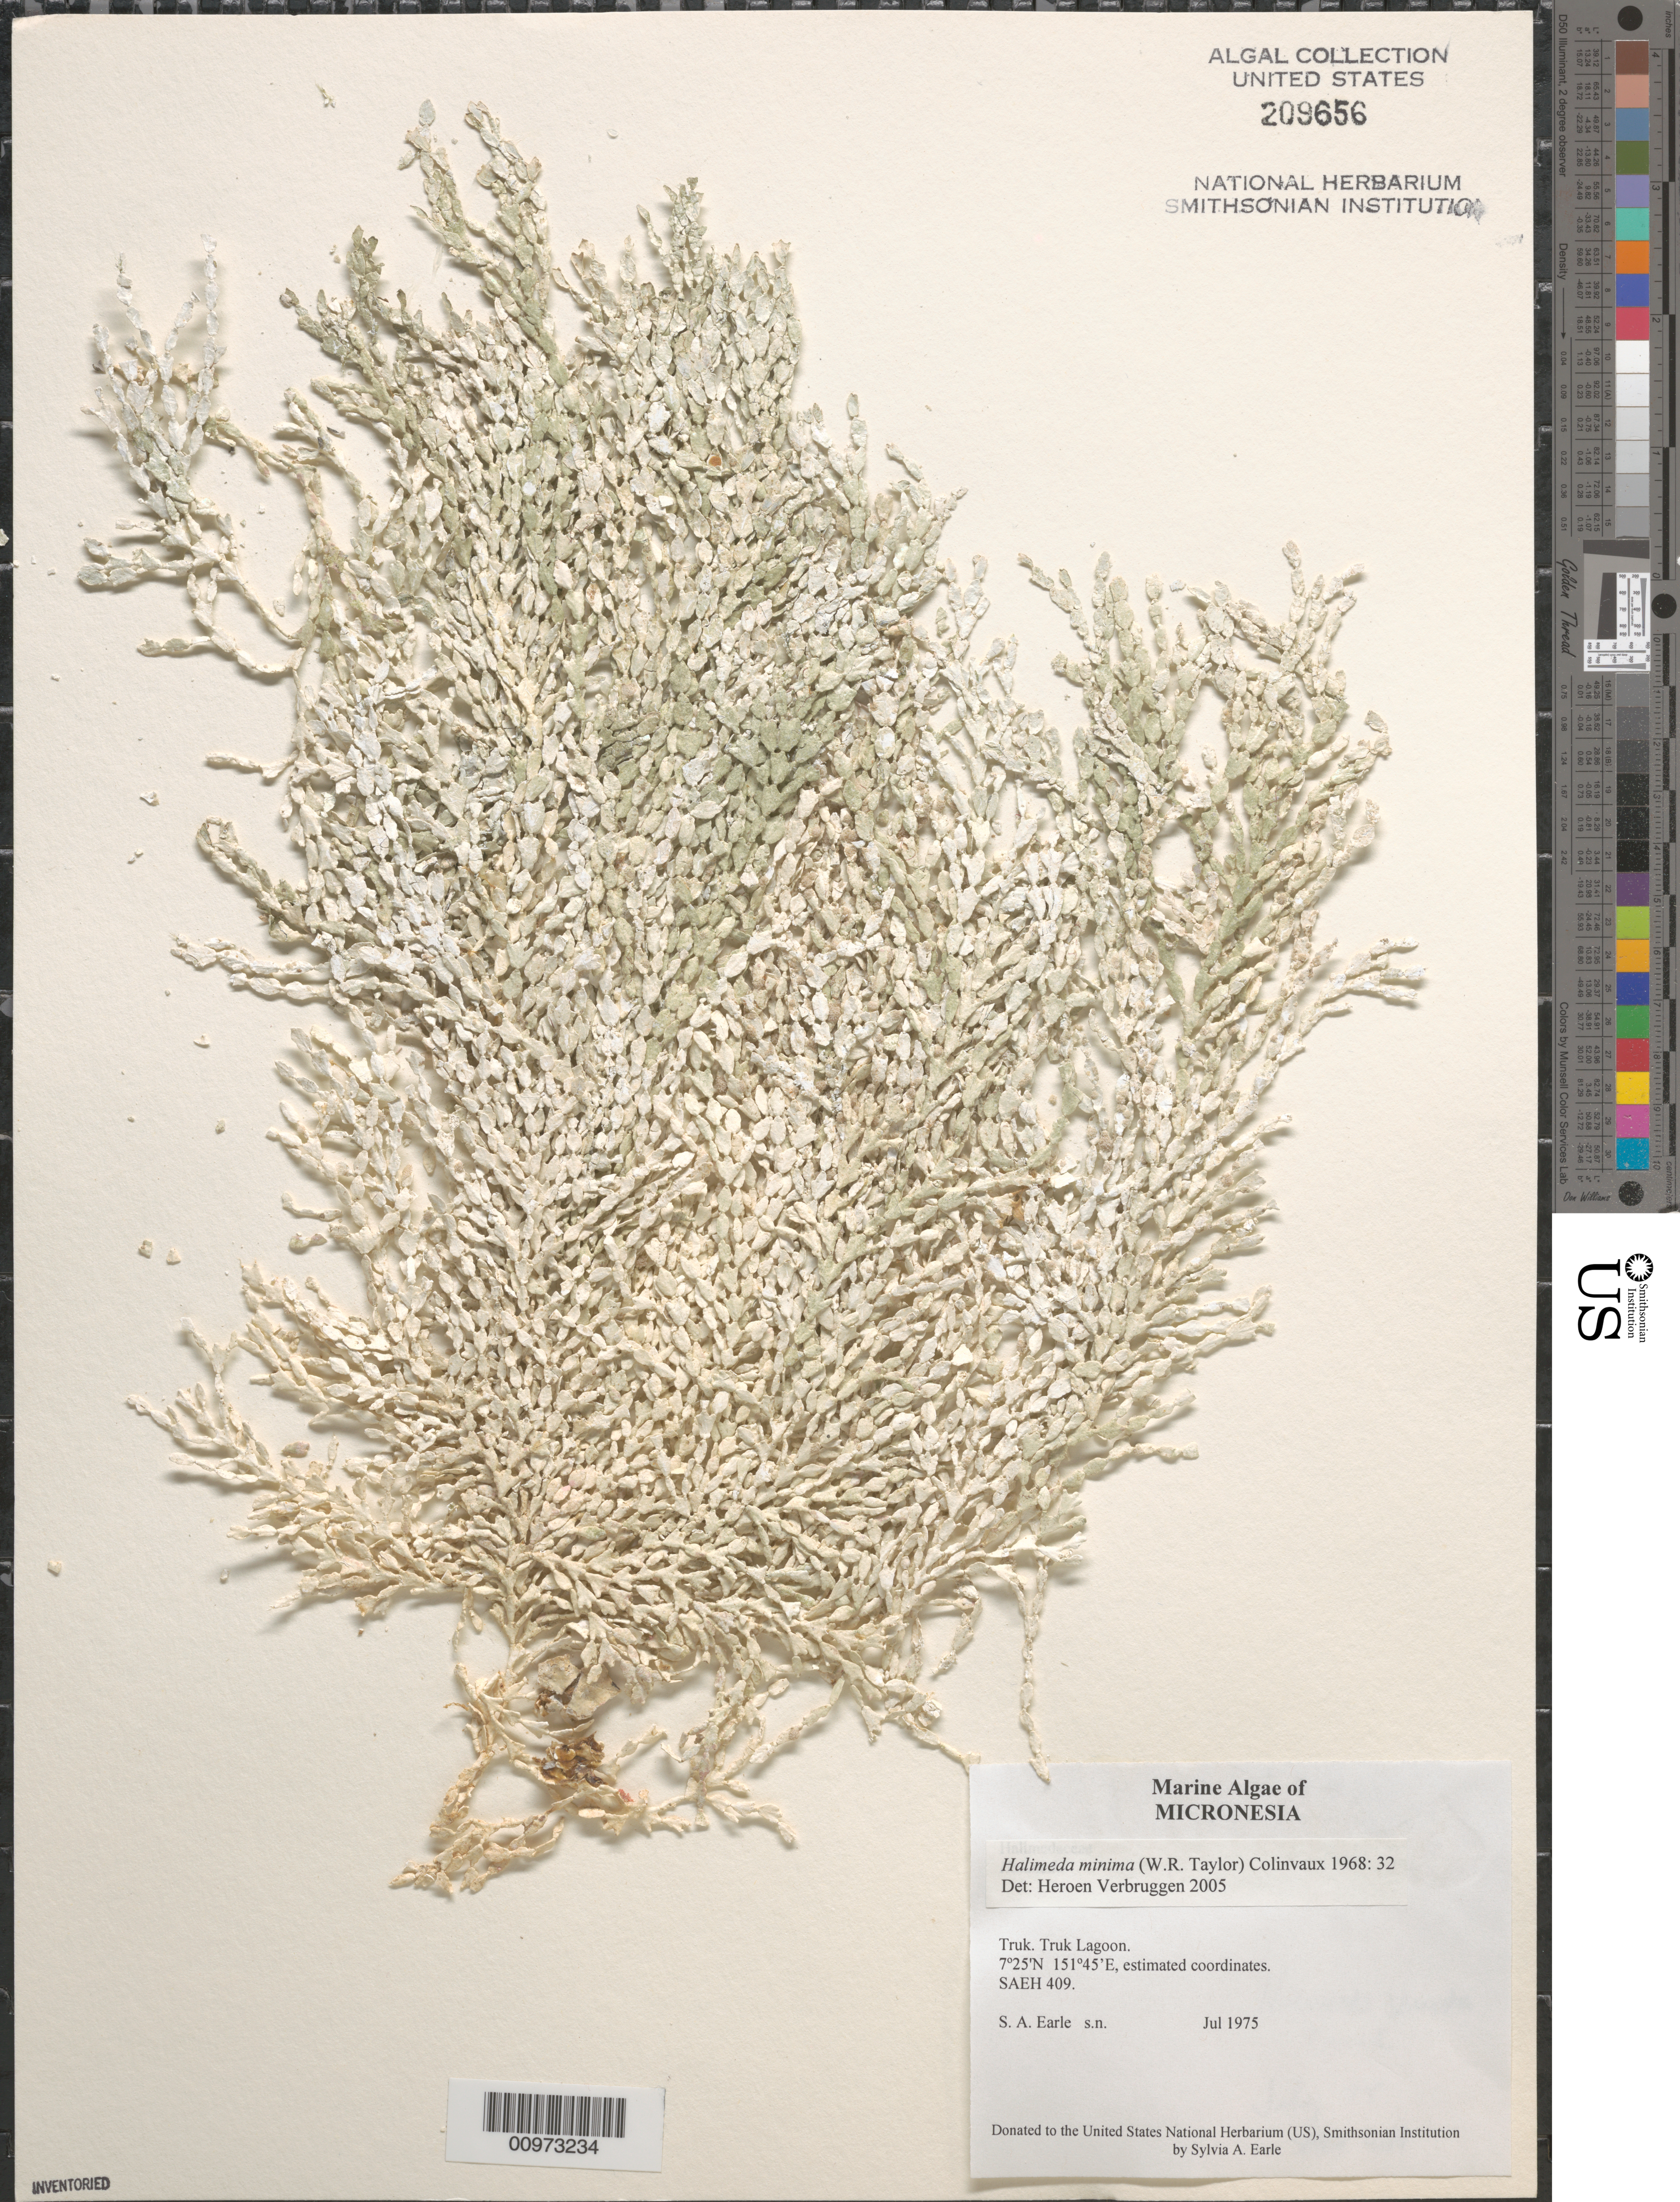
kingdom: Plantae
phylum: Chlorophyta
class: Ulvophyceae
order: Bryopsidales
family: Halimedaceae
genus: Halimeda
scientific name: Halimeda minima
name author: (W.R. Taylor) Hillis-Colinvaux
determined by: Verbruggen, H.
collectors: S. A. Earle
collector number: SAEH 409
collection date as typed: Jul 1975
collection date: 1975-07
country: Micronesia, Federated States of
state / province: Truk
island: Truk (Chuuk) Is.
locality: Chuuk Lagoon (Truk Lagoon)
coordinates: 7 25'N, 151 45'E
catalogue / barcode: US 209656